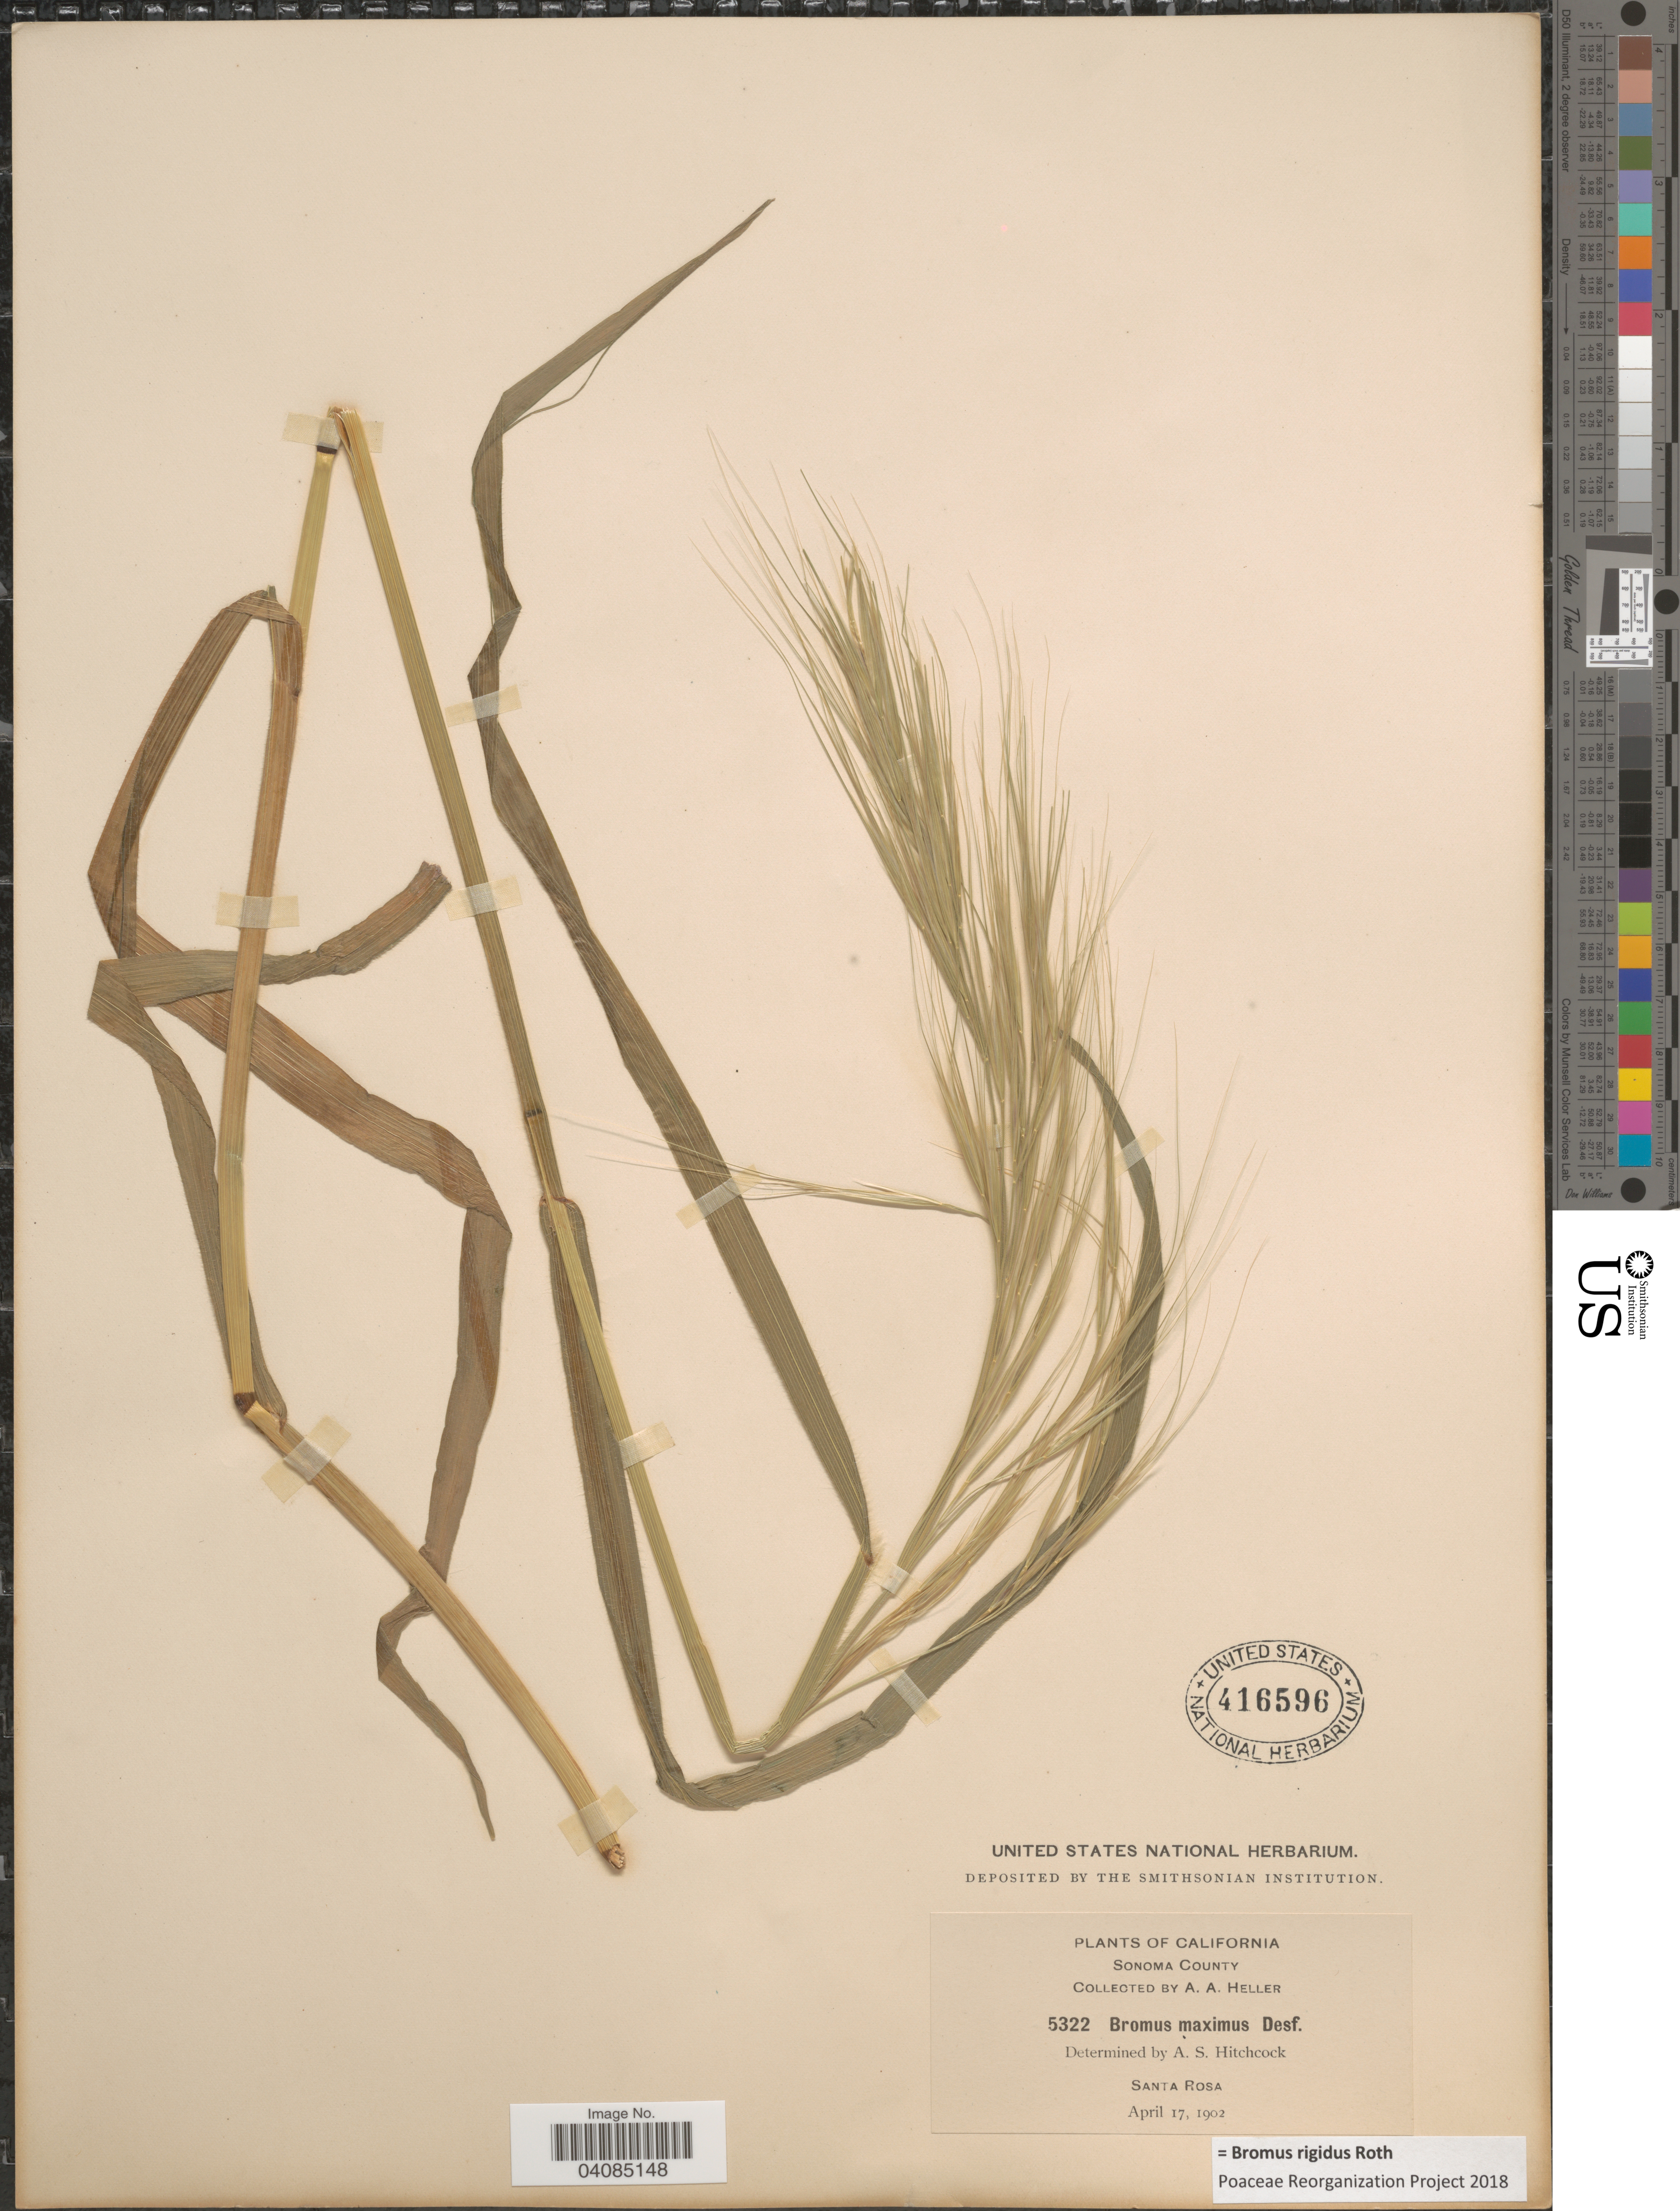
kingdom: Plantae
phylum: Tracheophyta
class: Liliopsida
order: Poales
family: Poaceae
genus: Bromus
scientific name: Bromus rigidus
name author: Roth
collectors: A. A. Heller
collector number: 5322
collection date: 1902-04-17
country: United States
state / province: California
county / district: Sonoma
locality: Sonoma County. Santa Rosa.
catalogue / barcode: US 416596